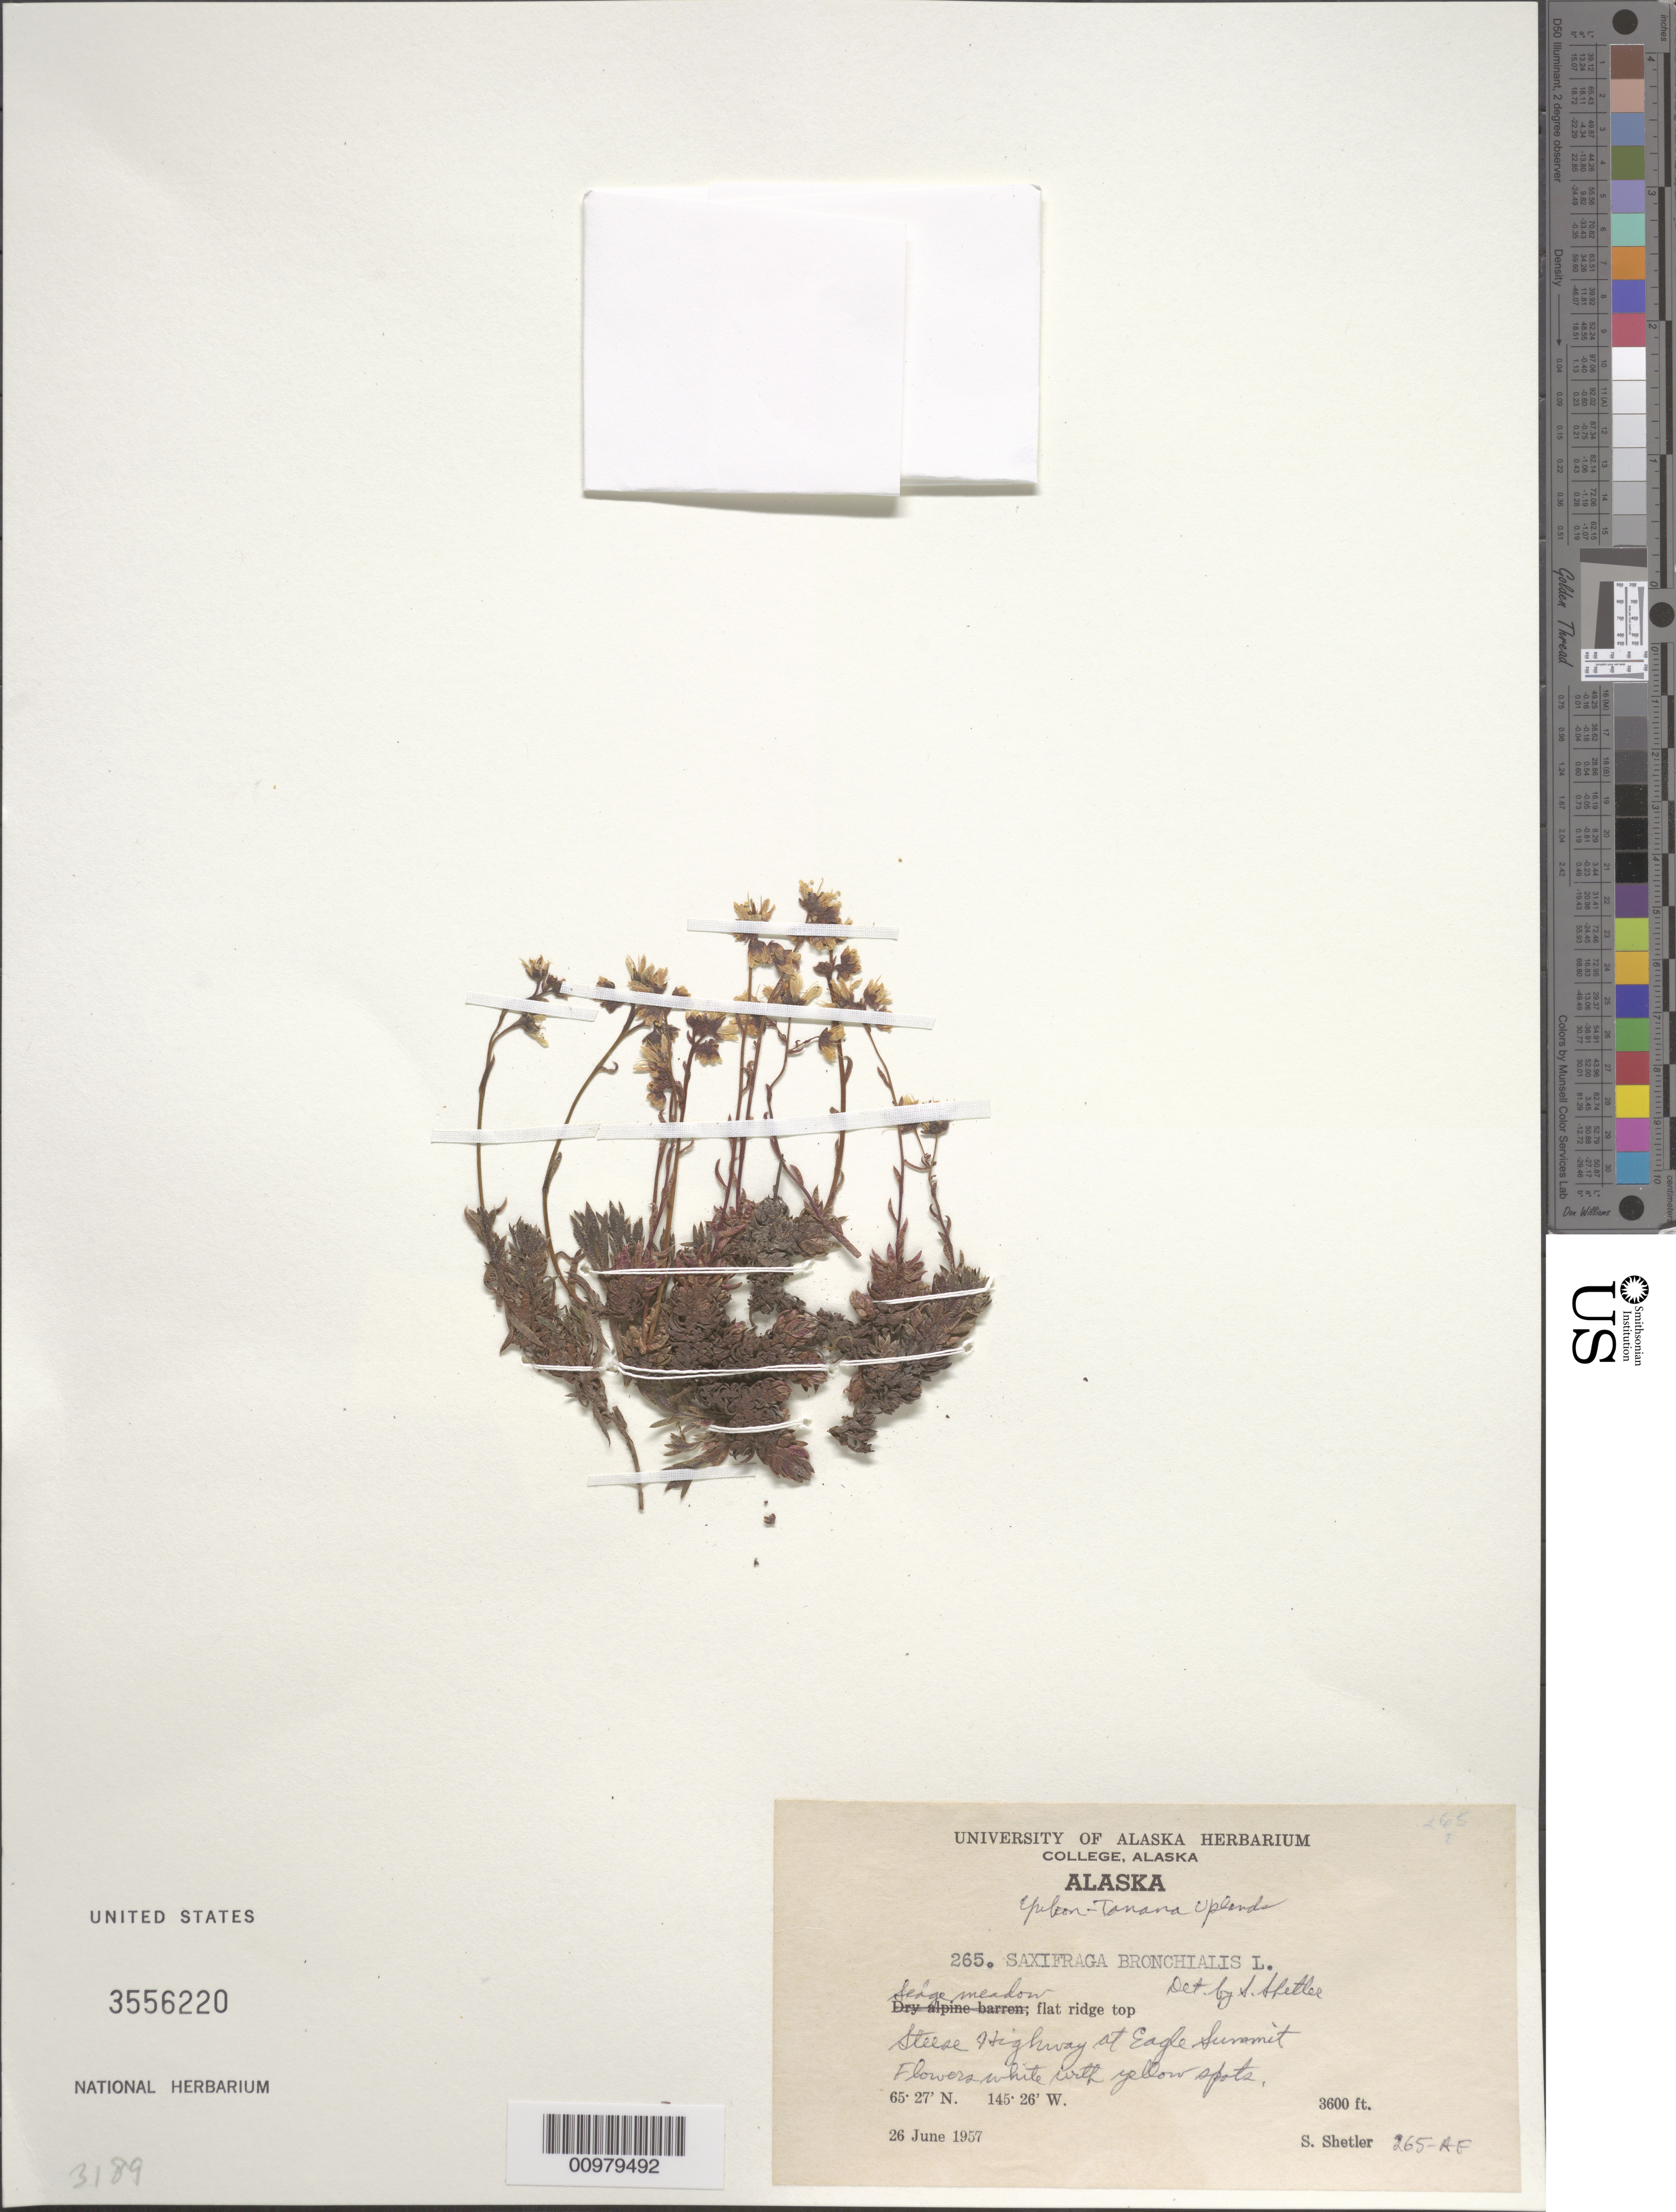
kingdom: Plantae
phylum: Tracheophyta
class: Magnoliopsida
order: Saxifragales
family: Saxifragaceae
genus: Saxifraga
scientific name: Saxifraga bronchialis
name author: L.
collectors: S. Shetler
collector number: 265-AF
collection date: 1957-06-26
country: United States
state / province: Alaska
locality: Yukon-Tonana Uplands. Steese Highway at Eagle Summit.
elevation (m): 1097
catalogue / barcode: US 3556220